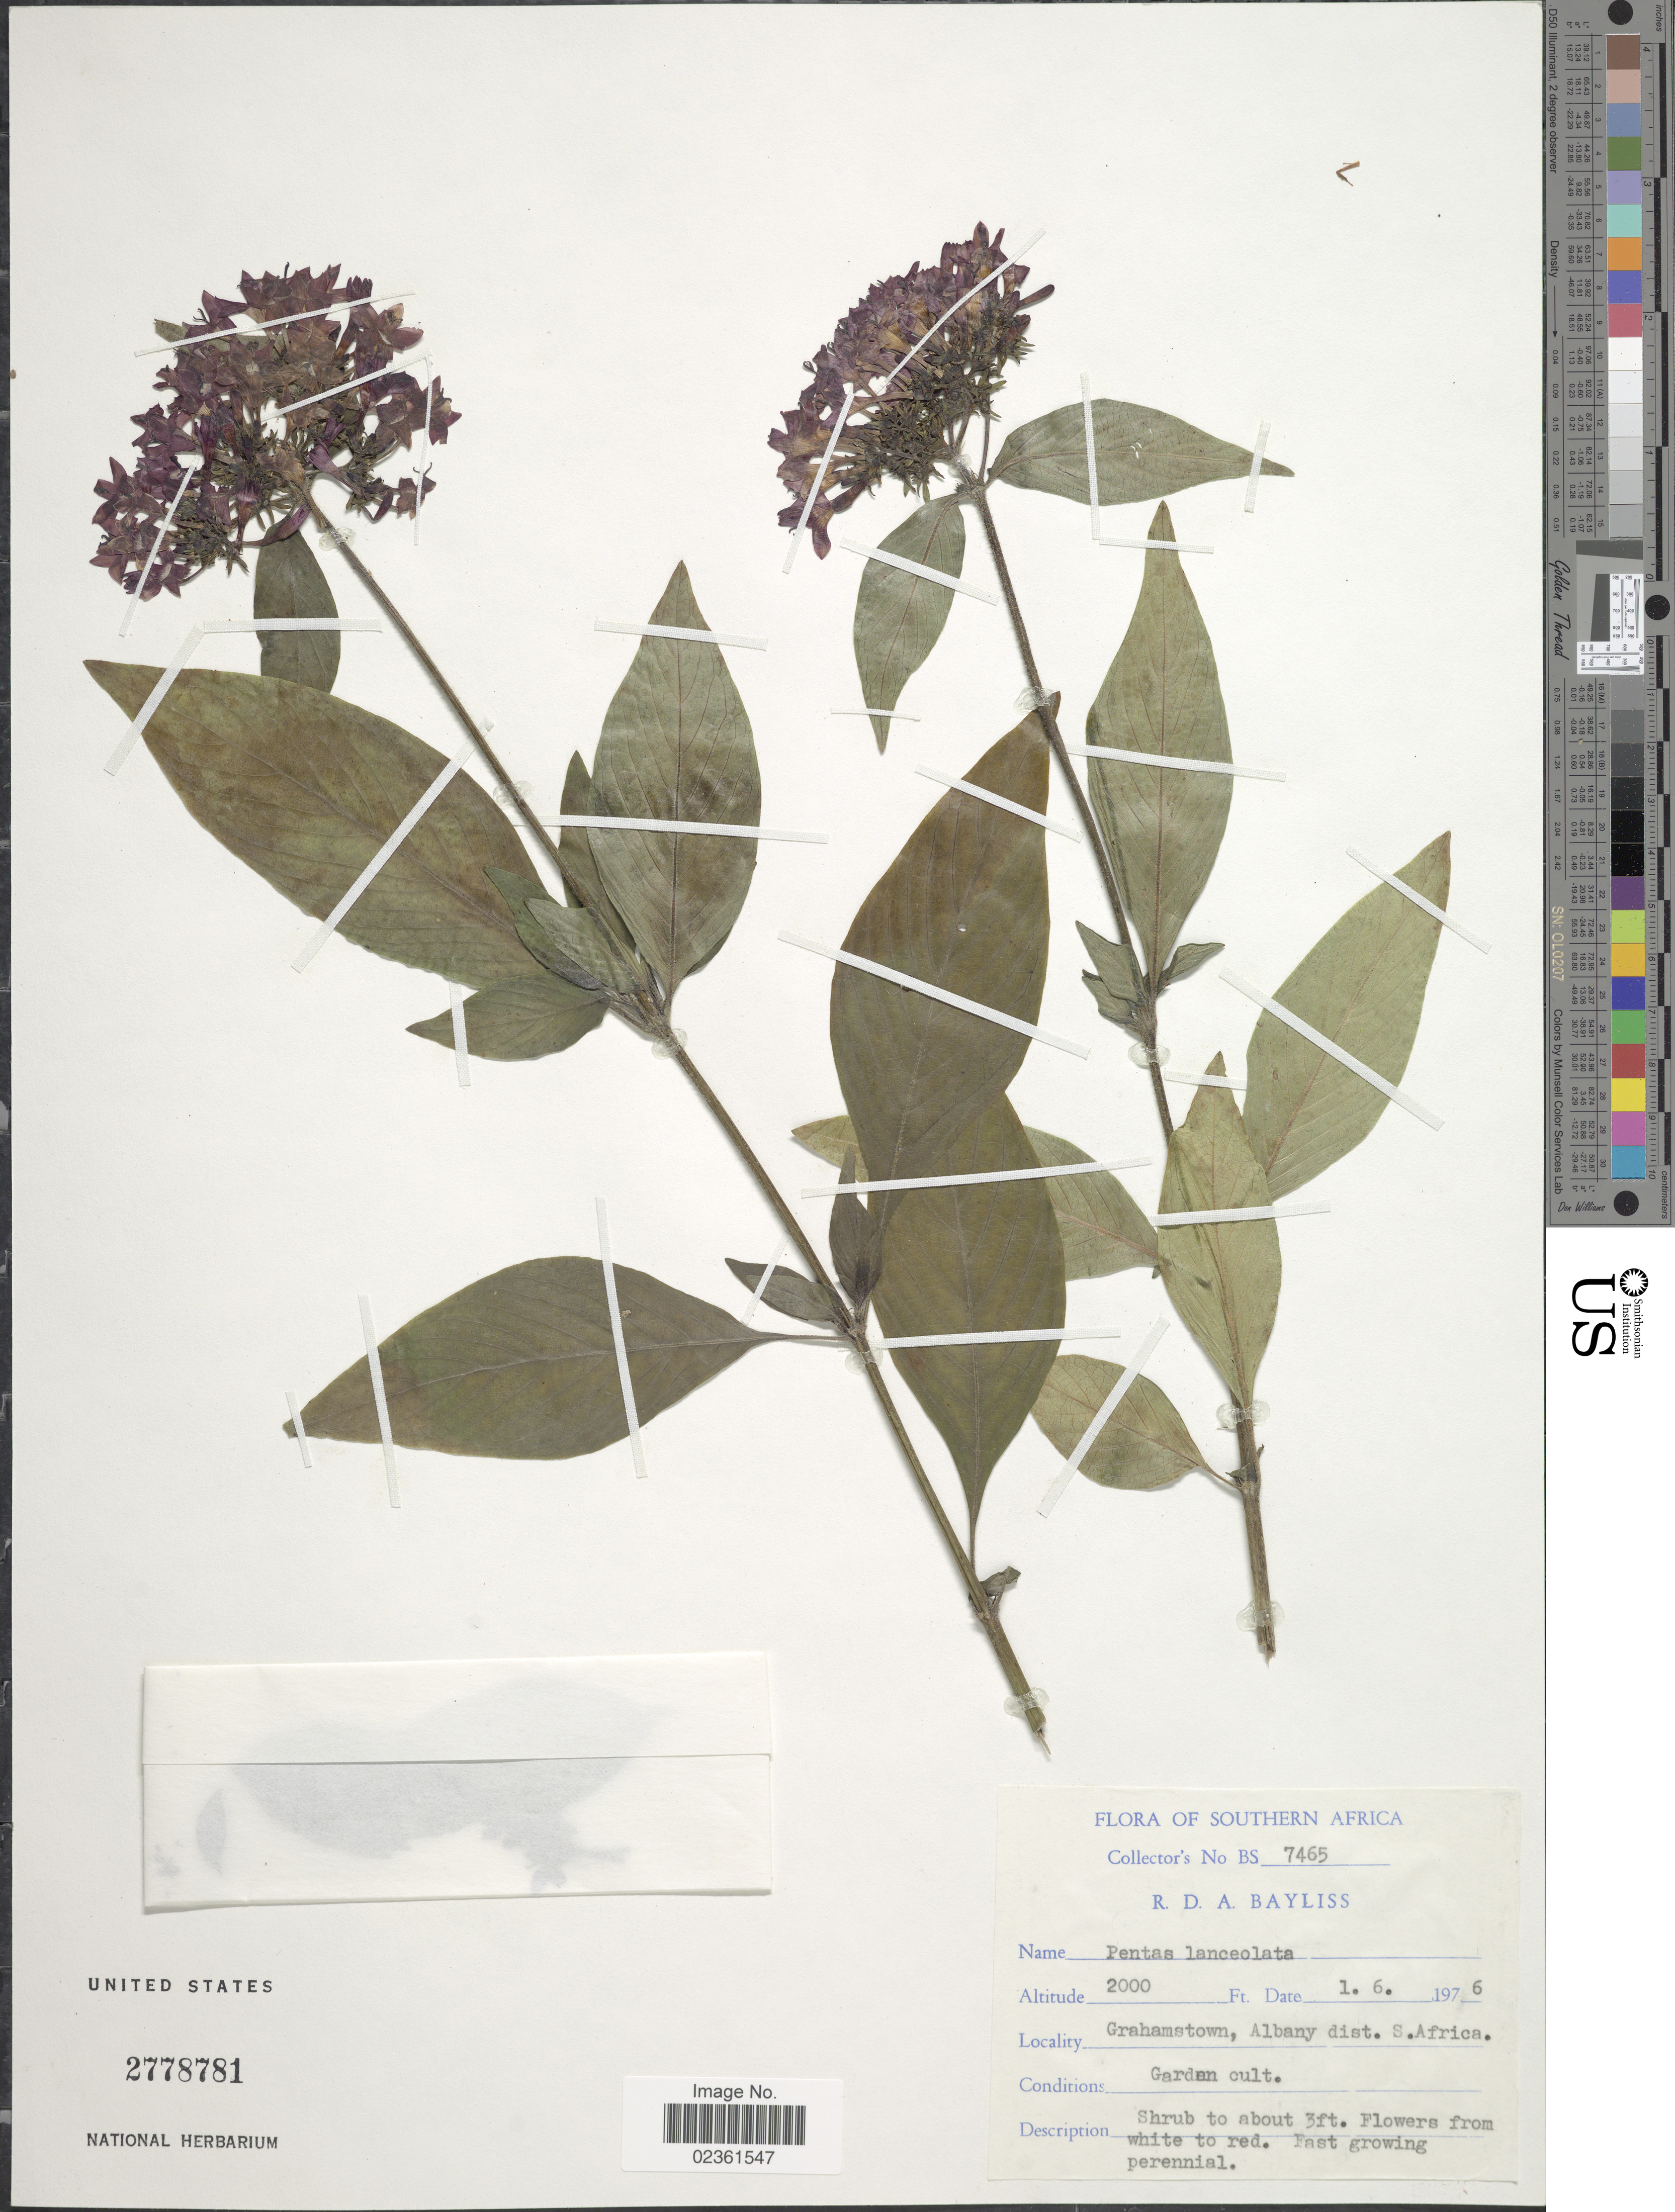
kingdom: Plantae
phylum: Tracheophyta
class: Magnoliopsida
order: Gentianales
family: Rubiaceae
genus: Pentas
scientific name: Pentas lanceolata subsp. lanceolata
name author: (Forssk.) Deflers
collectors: R. Bayliss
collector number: BS 7465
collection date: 1976-06-01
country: South Africa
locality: Grahamstown, Albany dist. Garden cult.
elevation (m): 610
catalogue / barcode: US 2778781